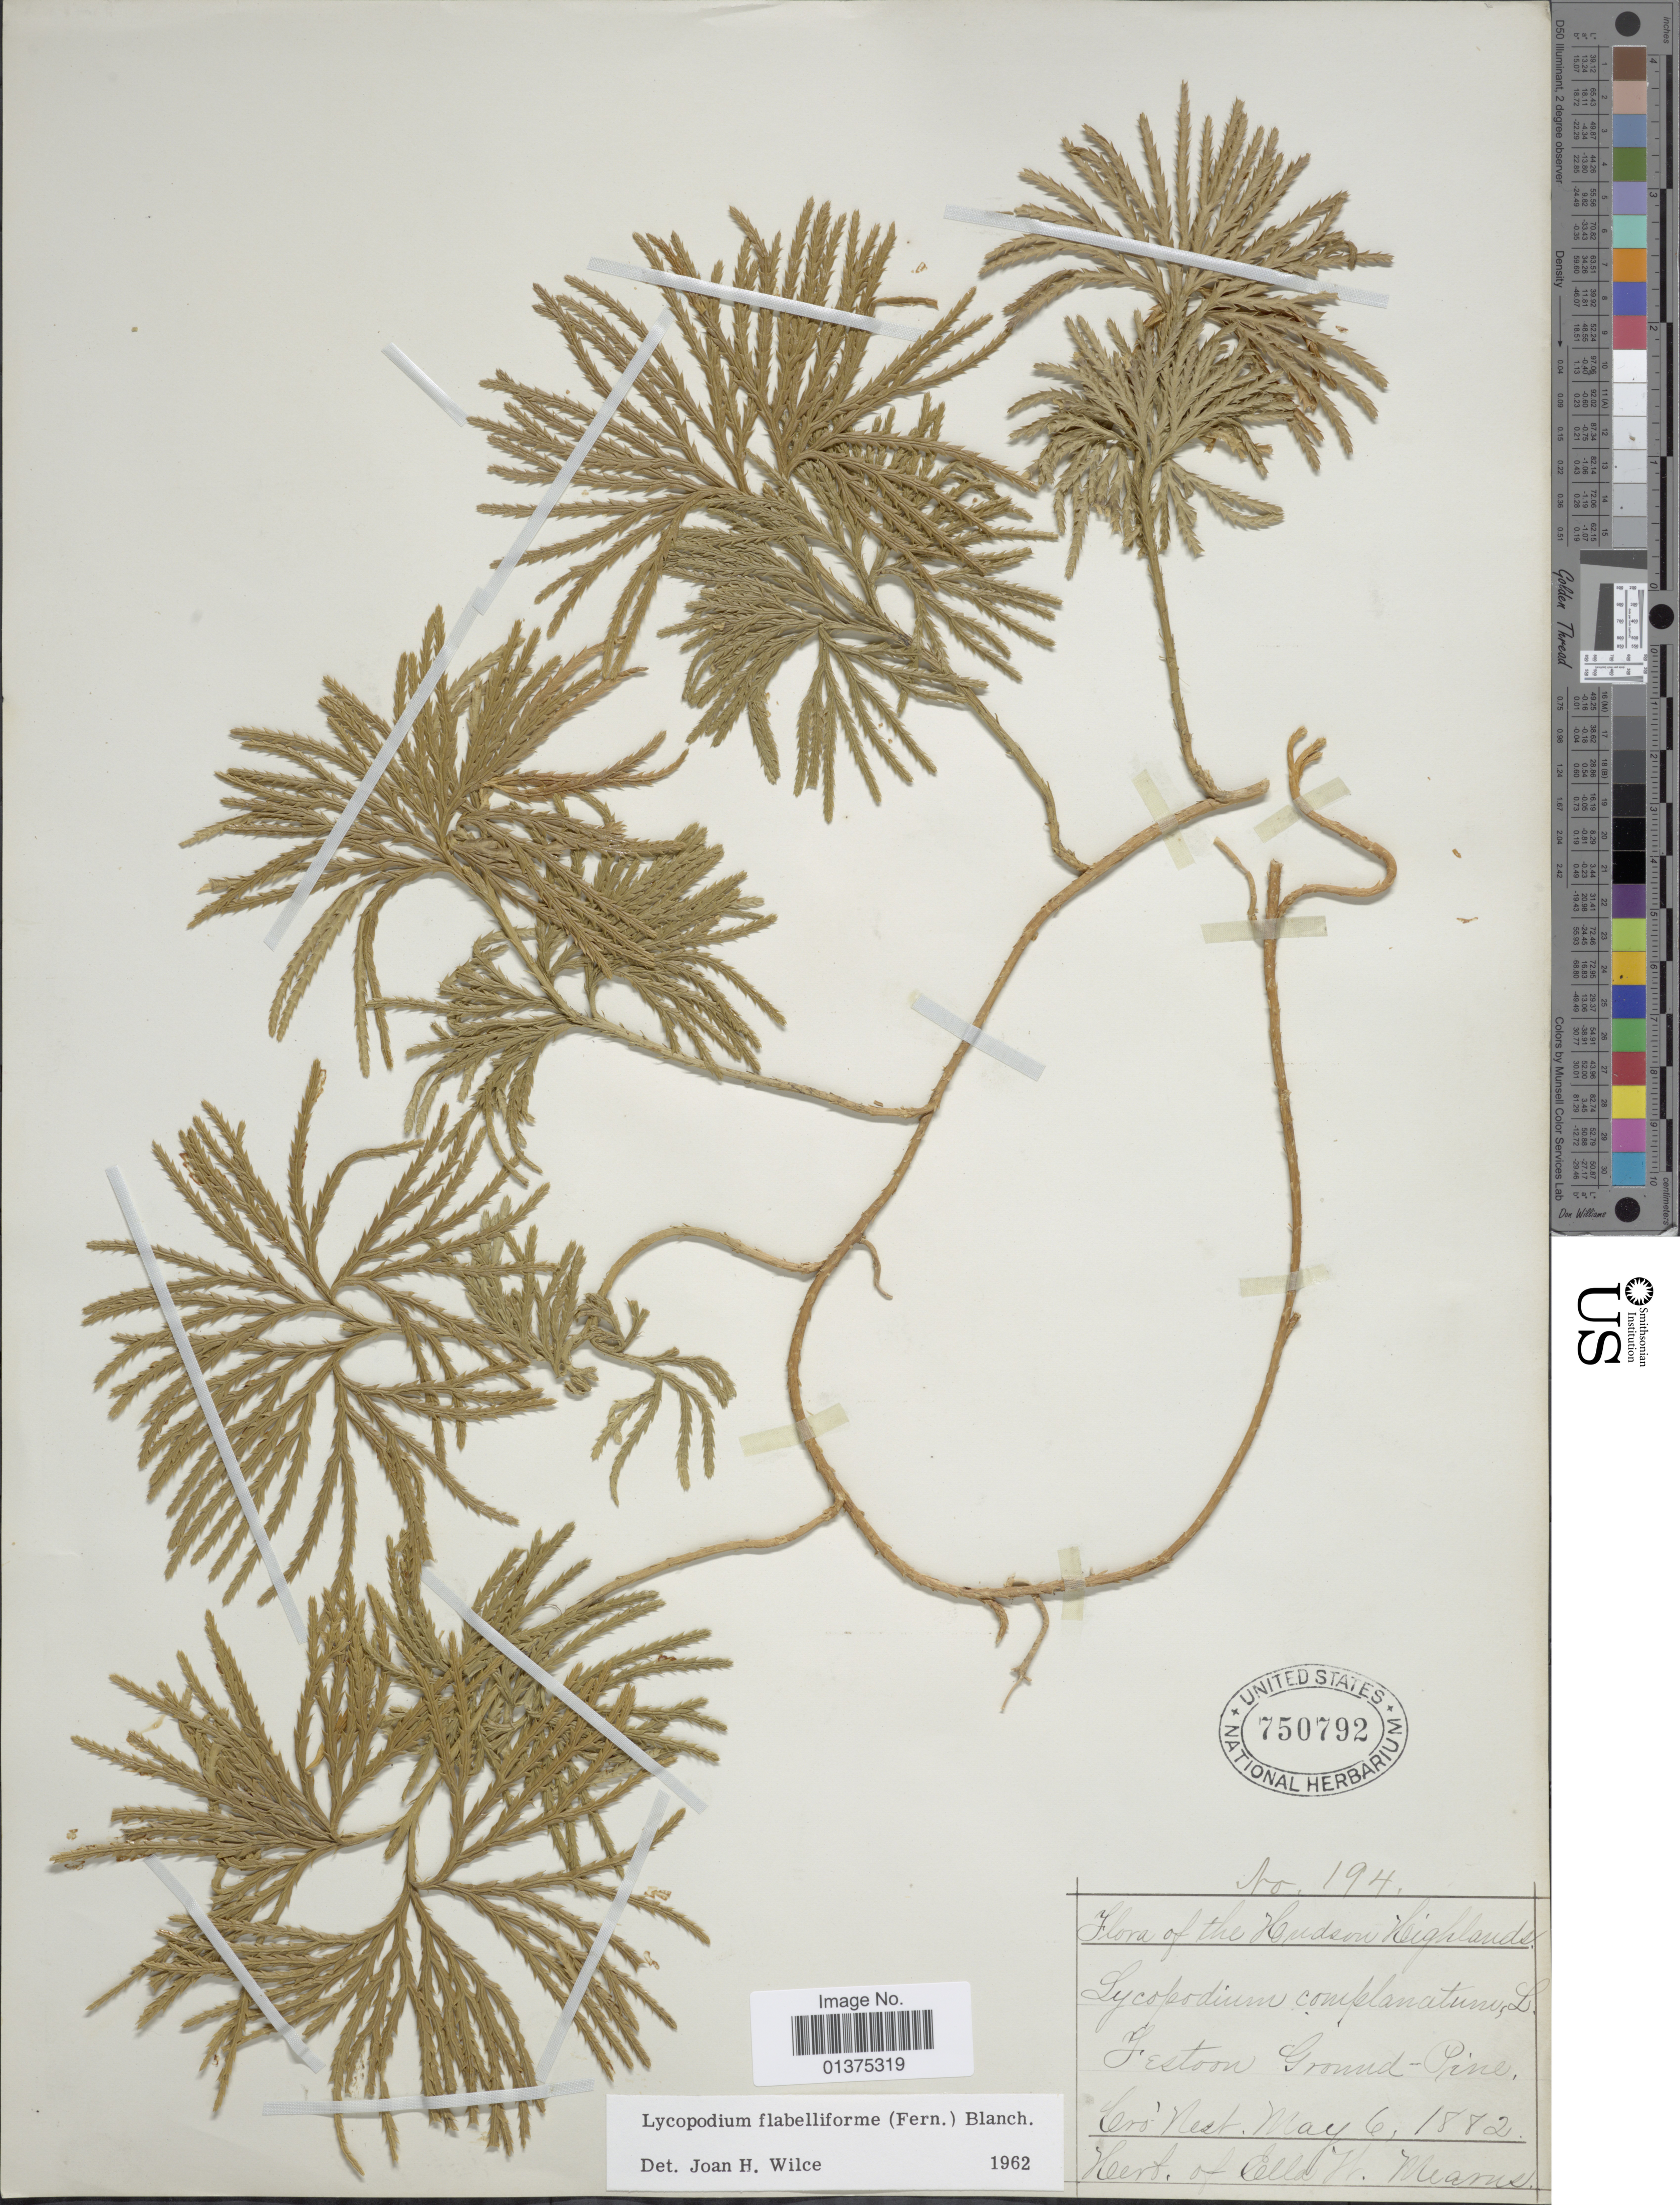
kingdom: Plantae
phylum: Tracheophyta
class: Lycopodiopsida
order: Lycopodiales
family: Lycopodiaceae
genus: Diphasiastrum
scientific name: Diphasiastrum digitatum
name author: (Dill. ex A. Braun) Holub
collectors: E. W. Mearns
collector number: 194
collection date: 1882-08-06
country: United States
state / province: New York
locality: The Hudson Highlands, Cro' Nest.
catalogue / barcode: US 750792